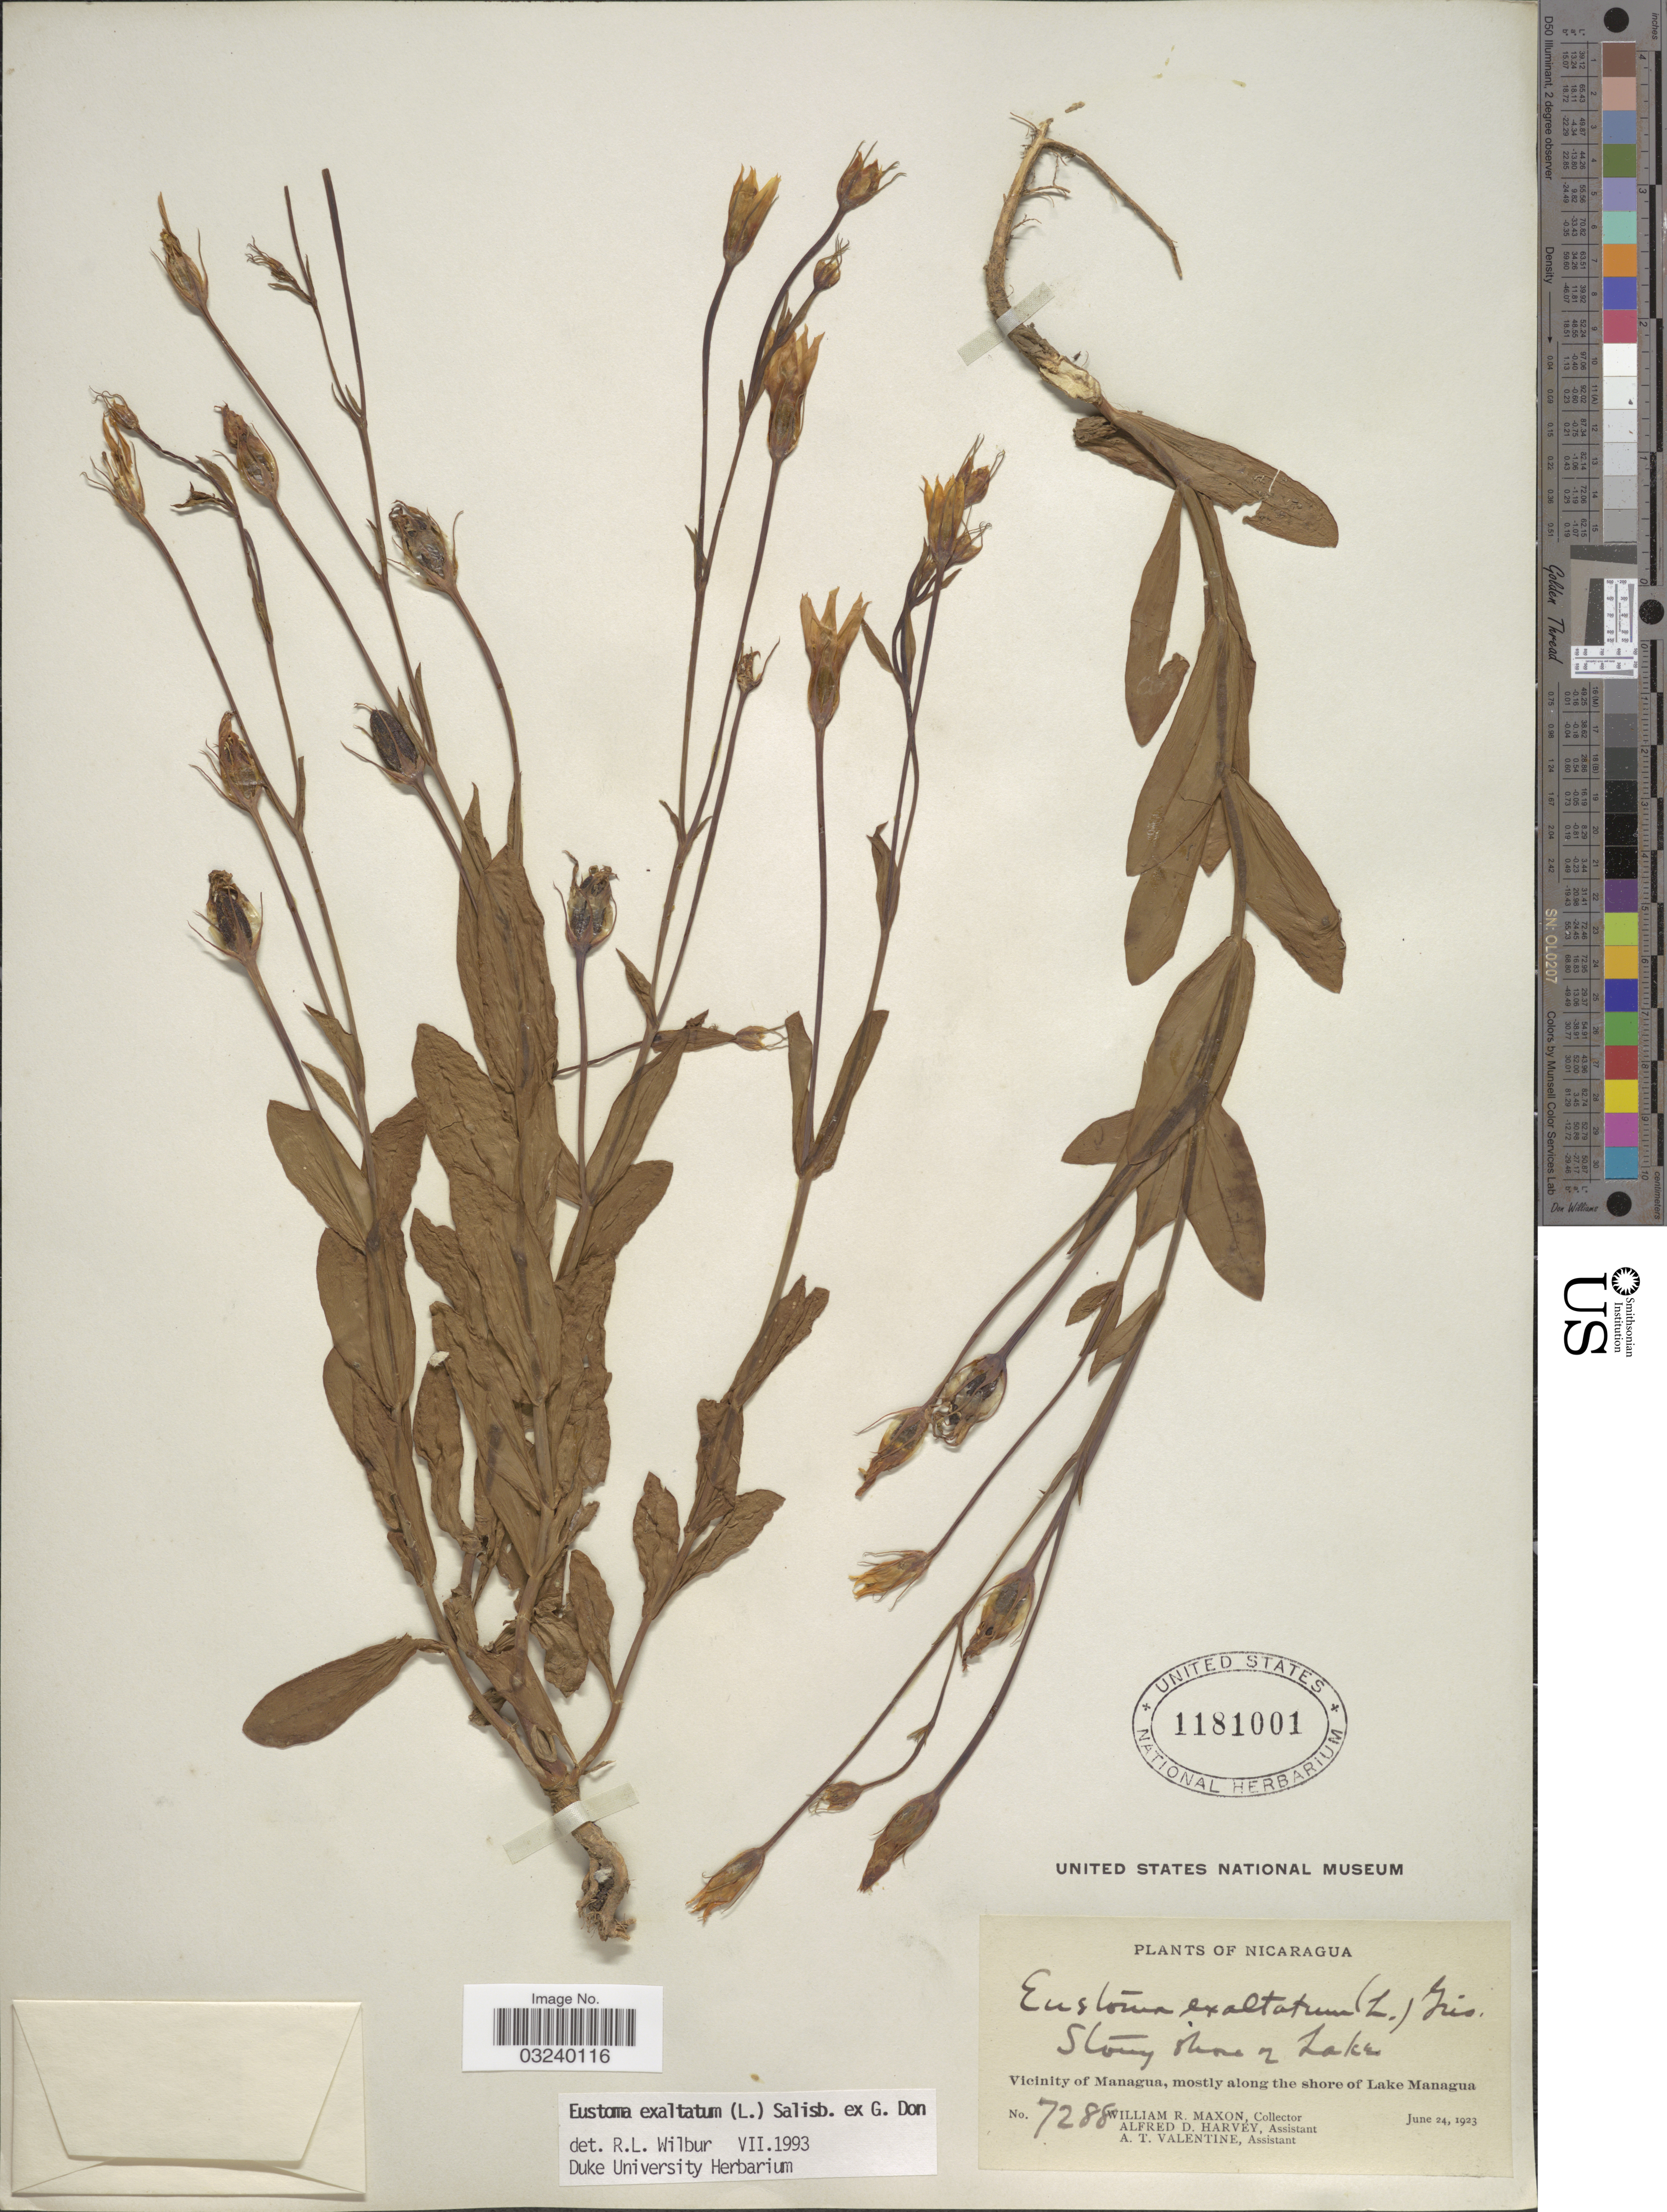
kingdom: Plantae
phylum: Tracheophyta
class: Magnoliopsida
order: Gentianales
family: Gentianaceae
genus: Eustoma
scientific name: Eustoma exaltatum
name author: (L.) Salisb. ex Don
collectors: W. R. Maxon, A. D. Harvey & A. Valentine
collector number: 7288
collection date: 1923-06-24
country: Nicaragua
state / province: Managua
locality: Stony shore of Lake, Vicinity of Managua, mostly along the shore of Lake Managua.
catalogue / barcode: US 1181001